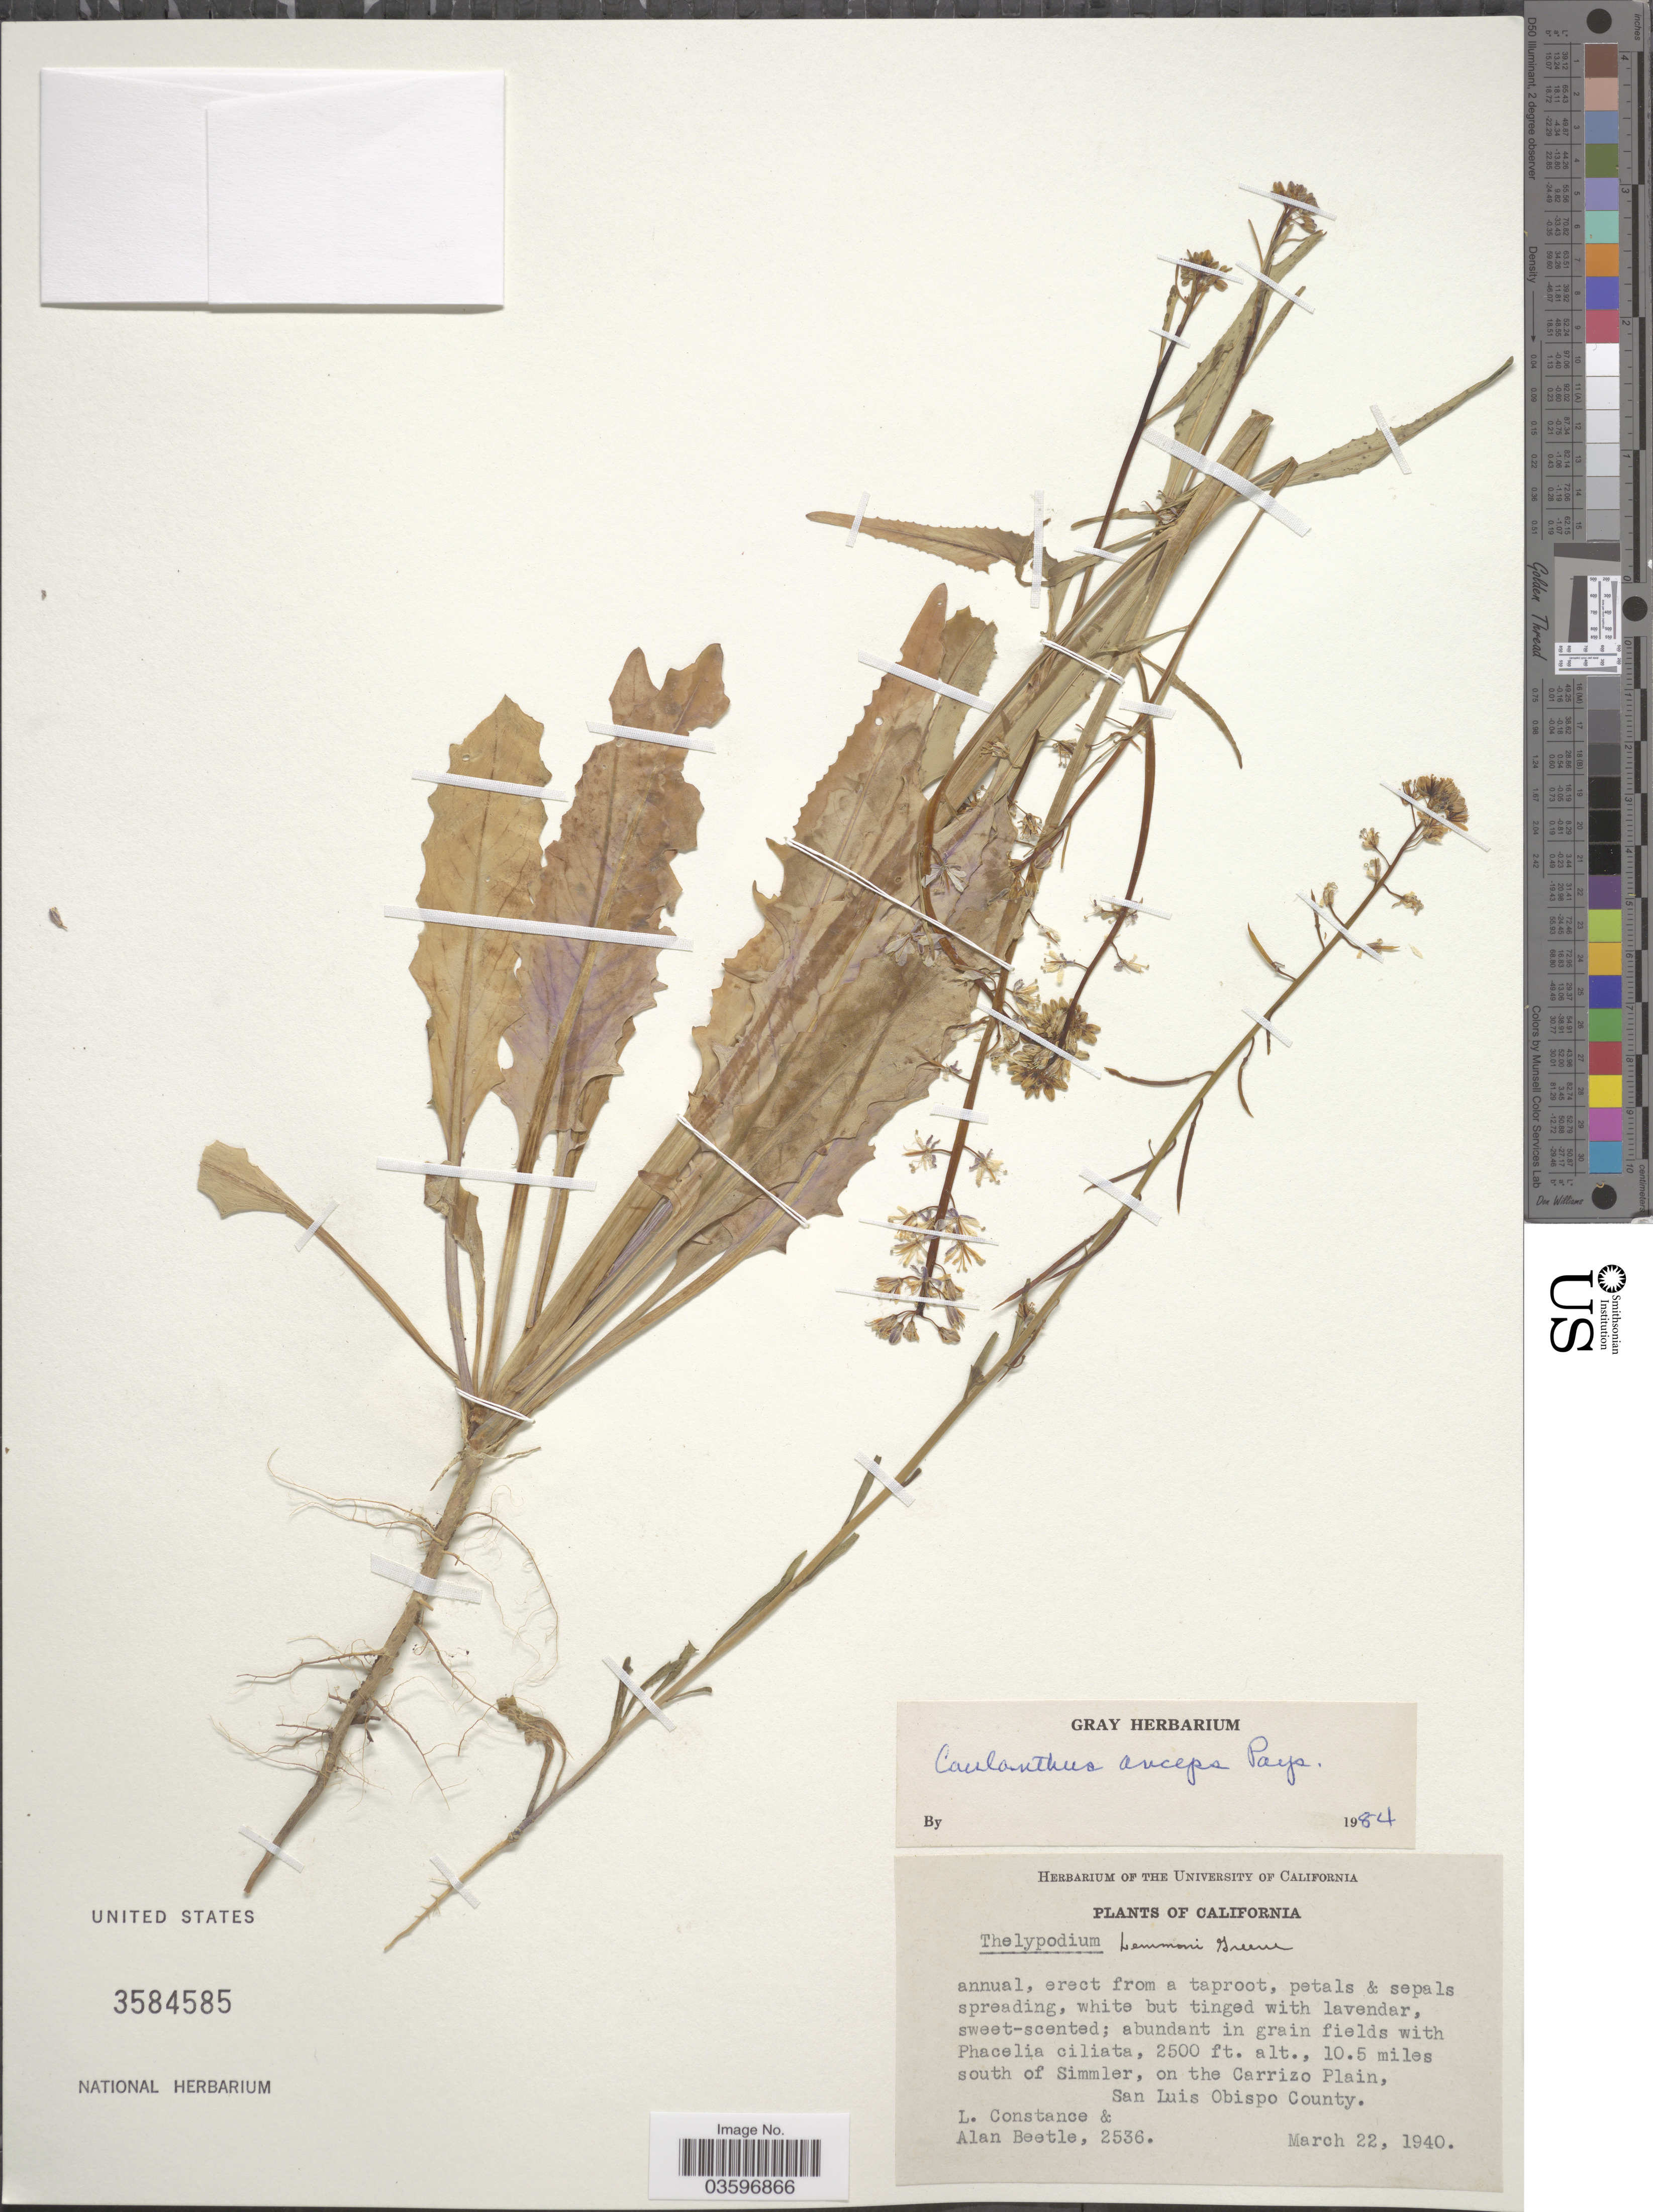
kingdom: Plantae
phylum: Tracheophyta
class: Magnoliopsida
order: Brassicales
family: Brassicaceae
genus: Caulanthus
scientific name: Caulanthus anceps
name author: Payson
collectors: L. Constance & A. A. Beetle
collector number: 2536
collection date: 1940-03-22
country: United States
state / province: California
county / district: San Luis Obispo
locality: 10.5 miles south of Simmler, on the Carrizo Plain, San Luis Obispo County.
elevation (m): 762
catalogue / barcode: US 3584585